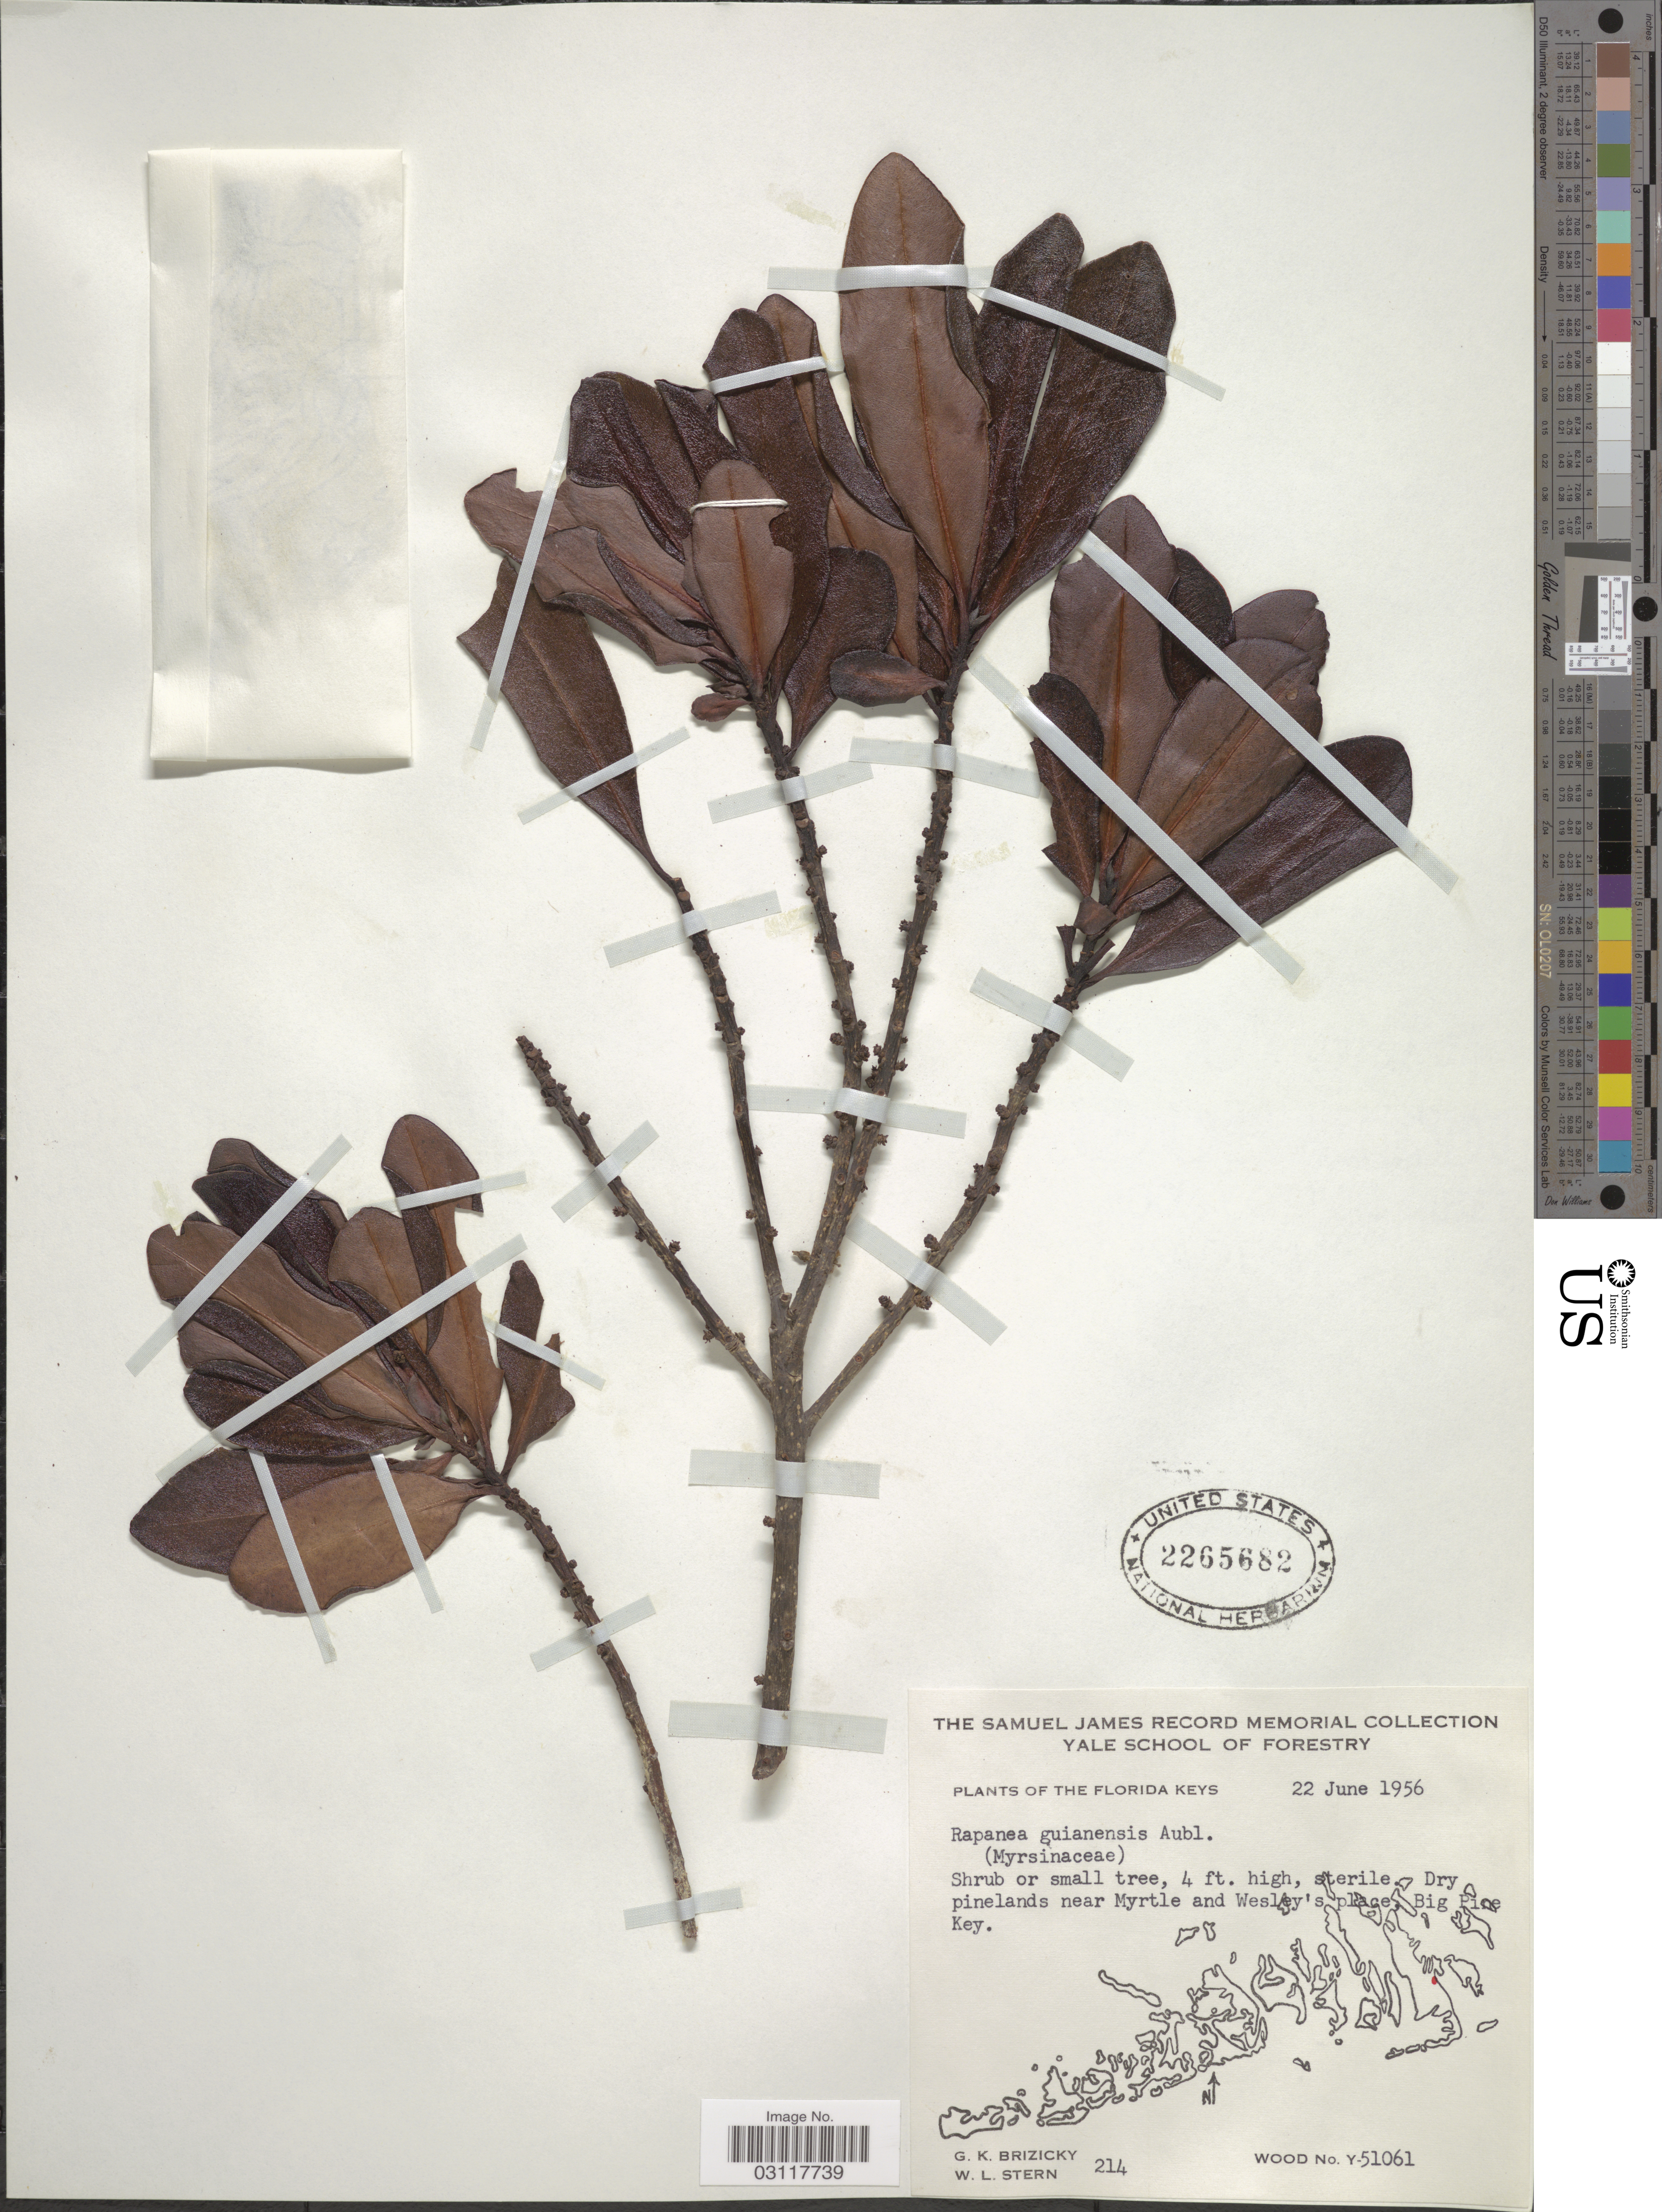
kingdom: Plantae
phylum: Tracheophyta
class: Magnoliopsida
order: Ericales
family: Primulaceae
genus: Rapanea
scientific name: Rapanea guianensis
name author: Aubl.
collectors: G. K. Brizicky & W. L. Stern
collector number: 214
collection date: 1956-06-22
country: United States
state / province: Florida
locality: Florida Keys. Dry pinelands near Myrtle and Wesley's place. Big Pine Key.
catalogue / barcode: US 2265682